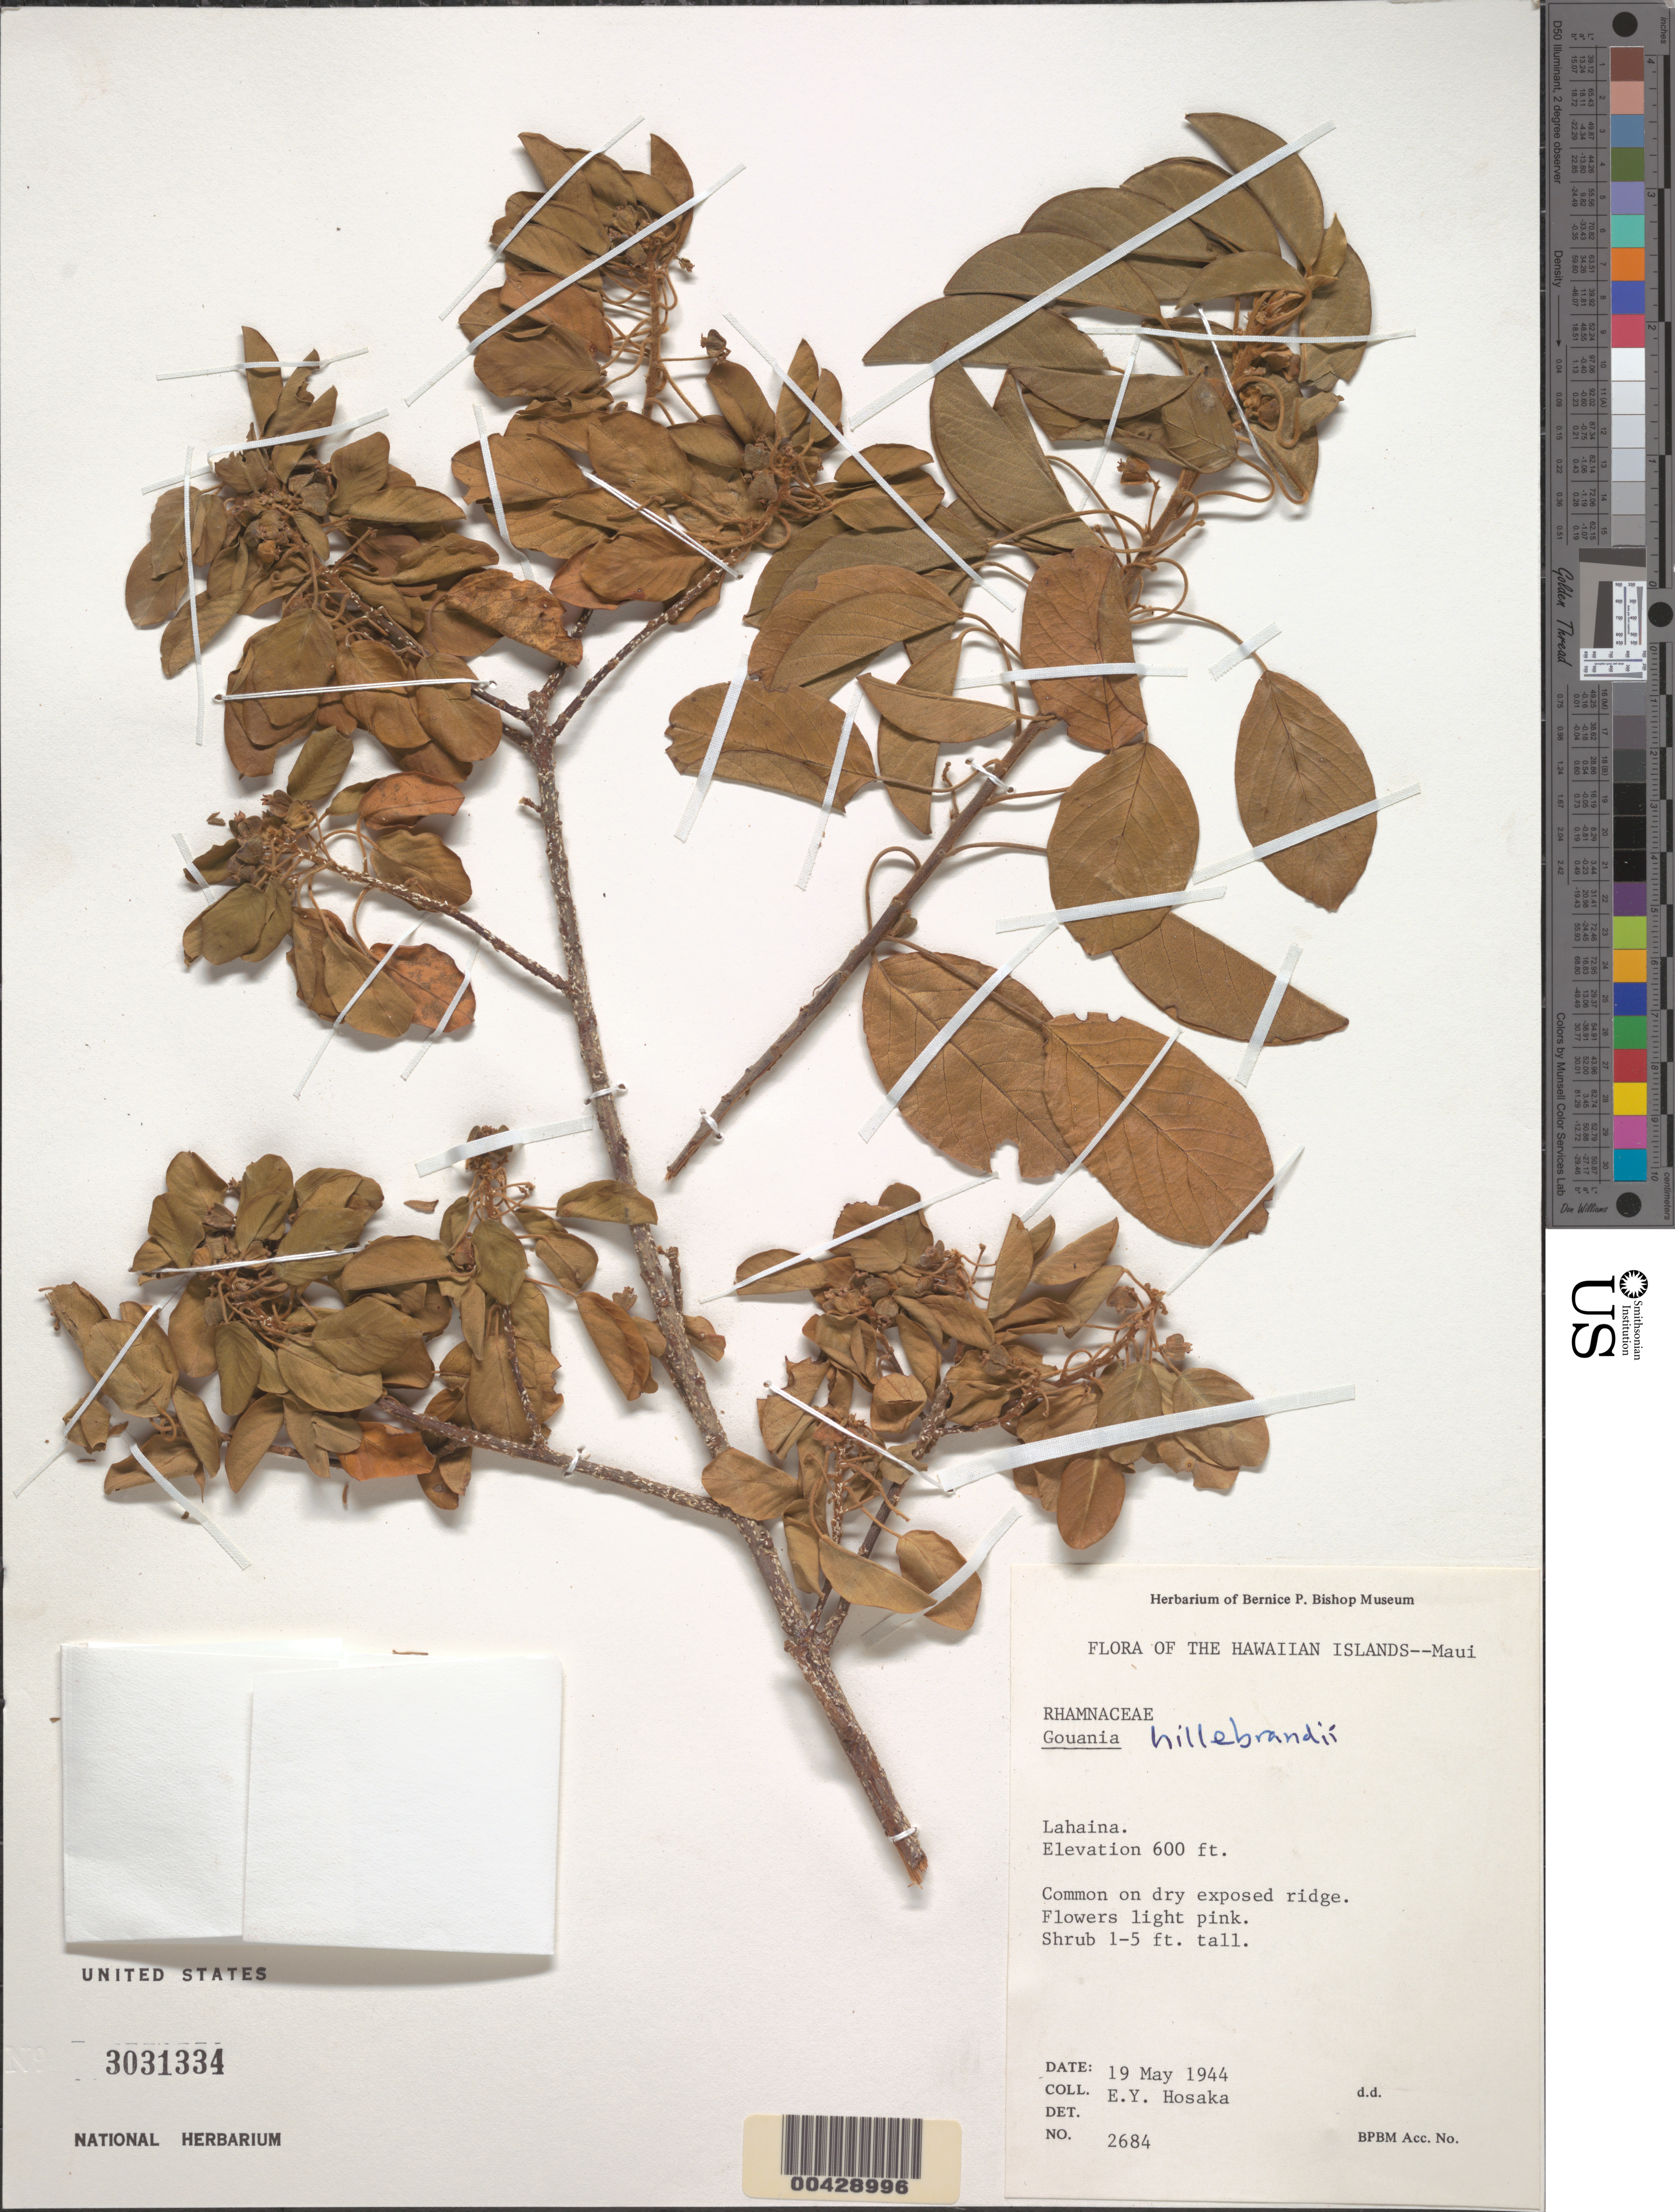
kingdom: Plantae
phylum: Tracheophyta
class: Magnoliopsida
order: Rosales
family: Rhamnaceae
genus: Gouania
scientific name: Gouania hillebrandii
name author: Oliv.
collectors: E. Y. Hosaka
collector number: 2684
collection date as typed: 19 May 1944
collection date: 1944-05-19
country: United States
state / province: Hawaii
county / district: Maui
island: Maui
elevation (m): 183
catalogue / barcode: US 3031334